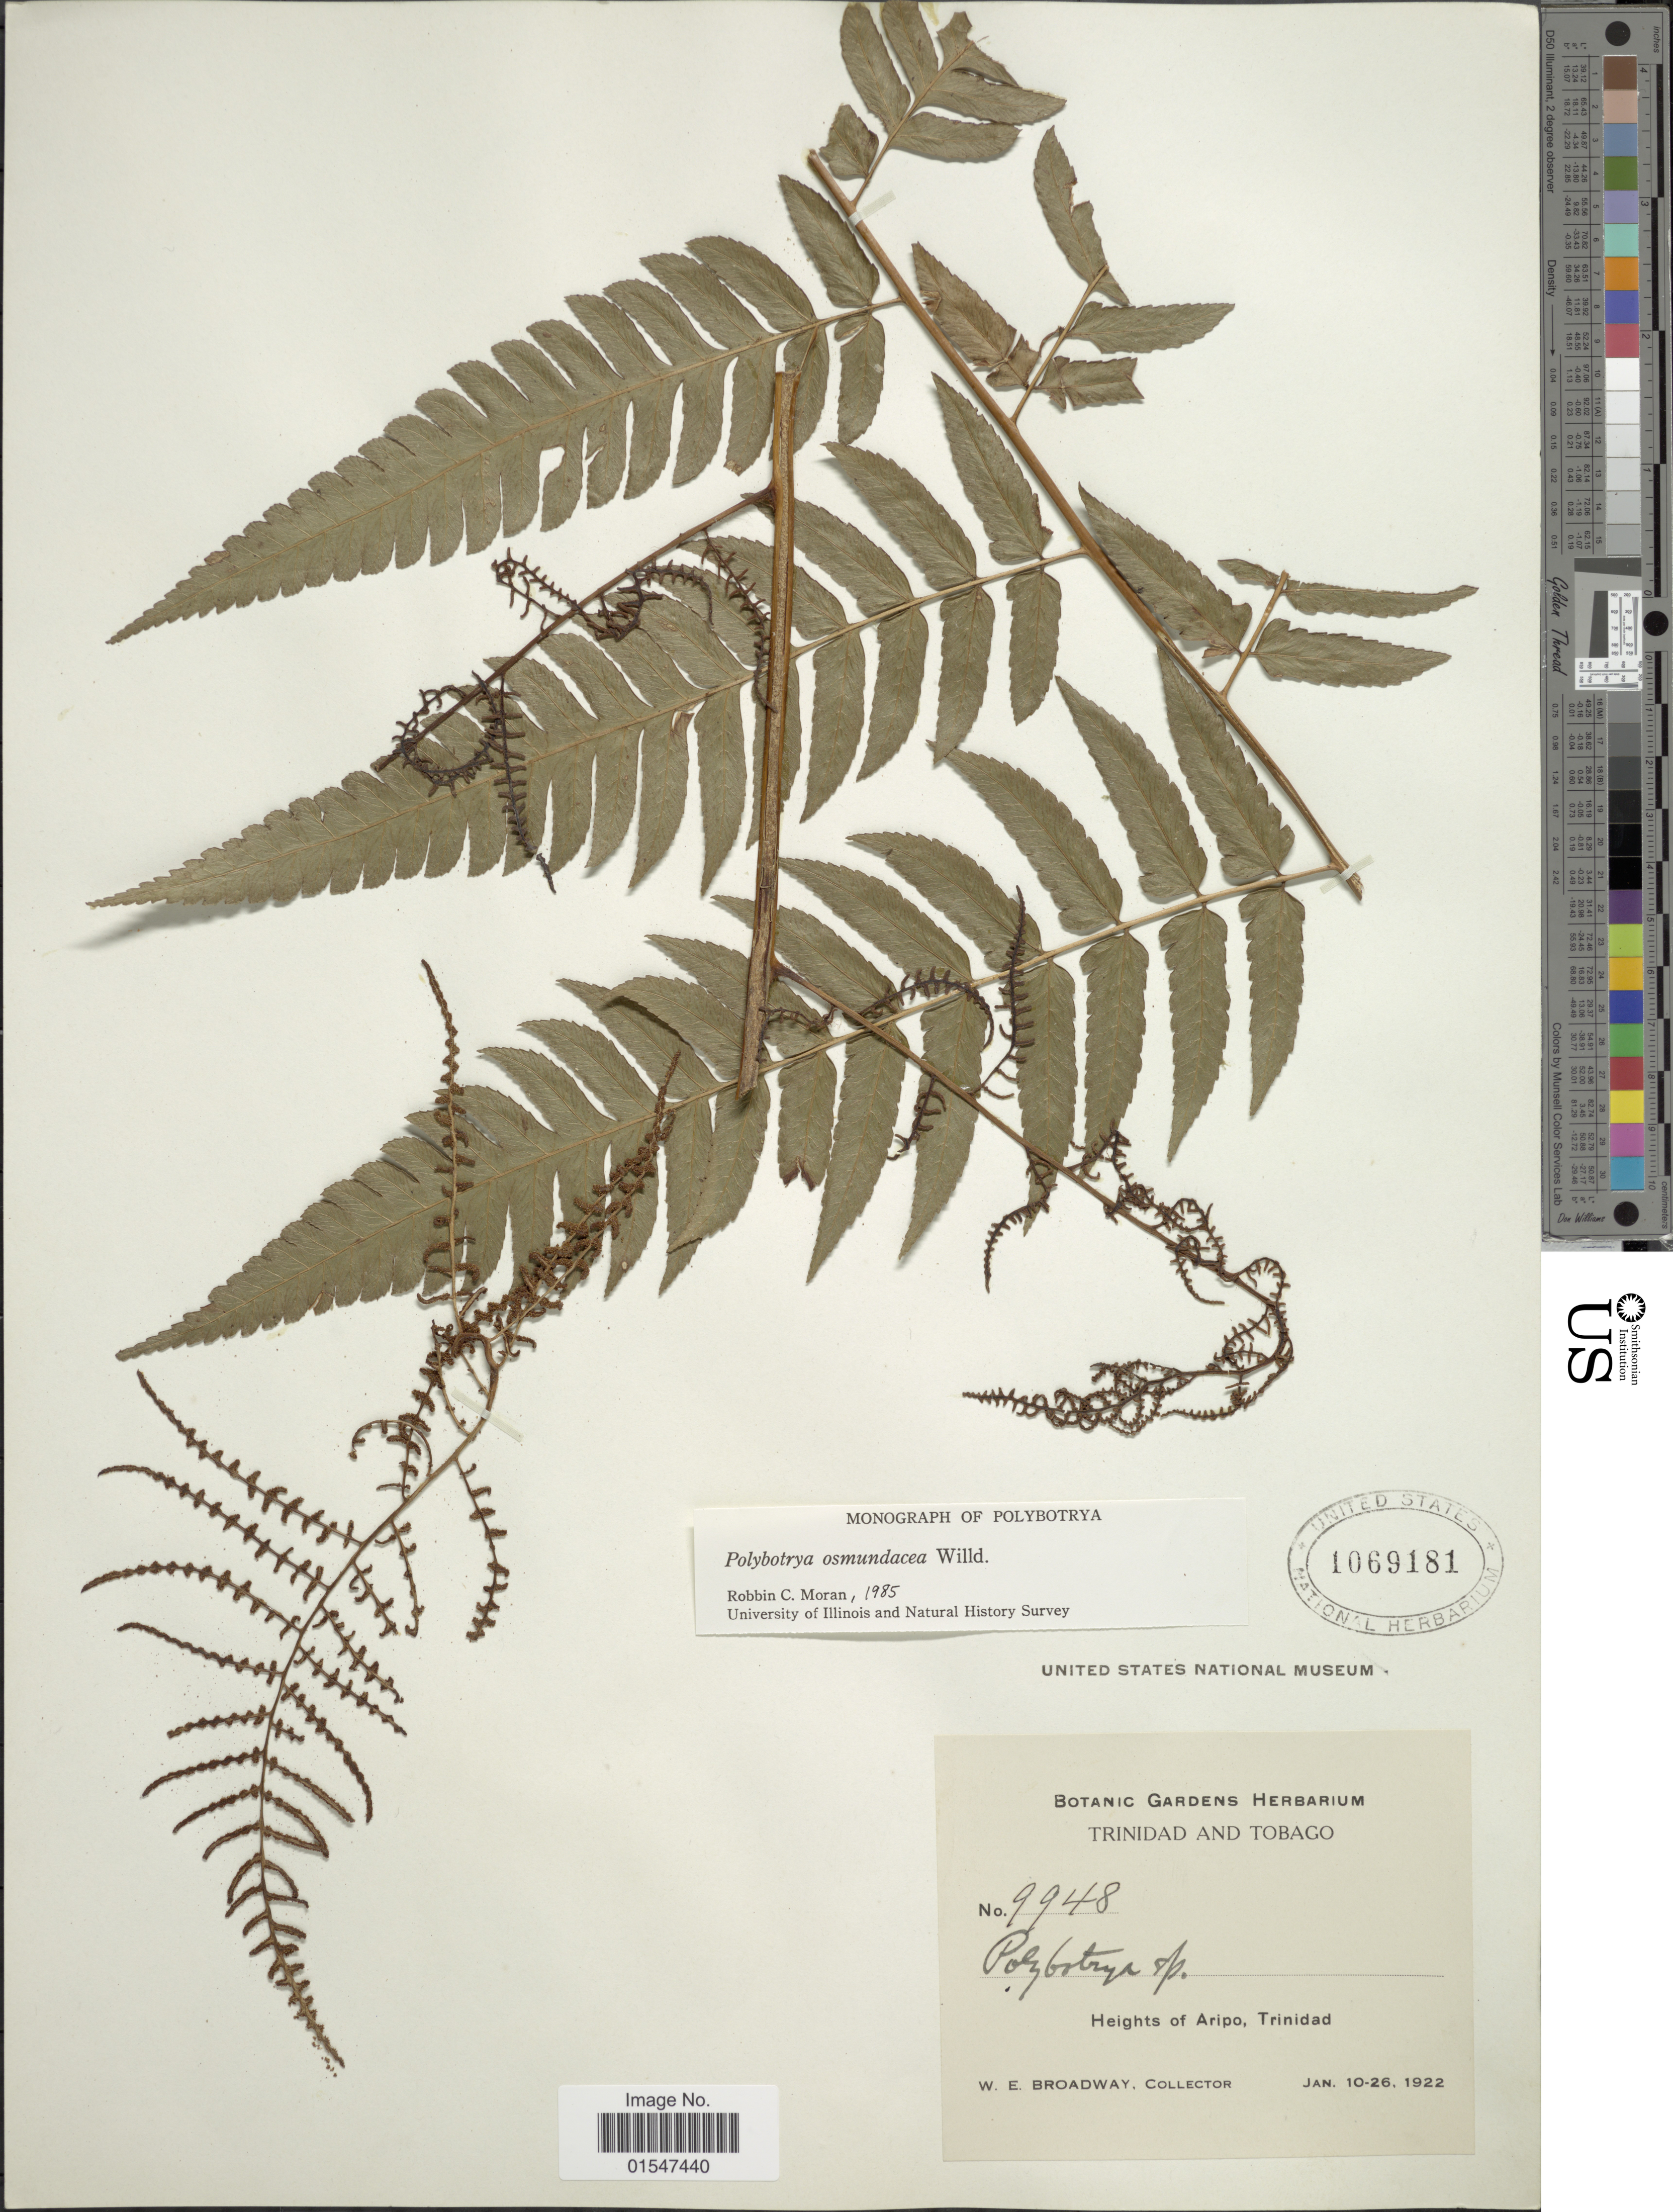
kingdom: Plantae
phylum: Tracheophyta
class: Polypodiopsida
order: Polypodiales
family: Dryopteridaceae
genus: Polybotrya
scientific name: Polybotrya osmundacea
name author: Humb. & Bonpl. ex Willd.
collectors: W. E. Broadway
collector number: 9948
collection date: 1922-01-10/1922-01-26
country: Trinidad and Tobago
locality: Heights of Aripo, Trinidad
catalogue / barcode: US 1069181